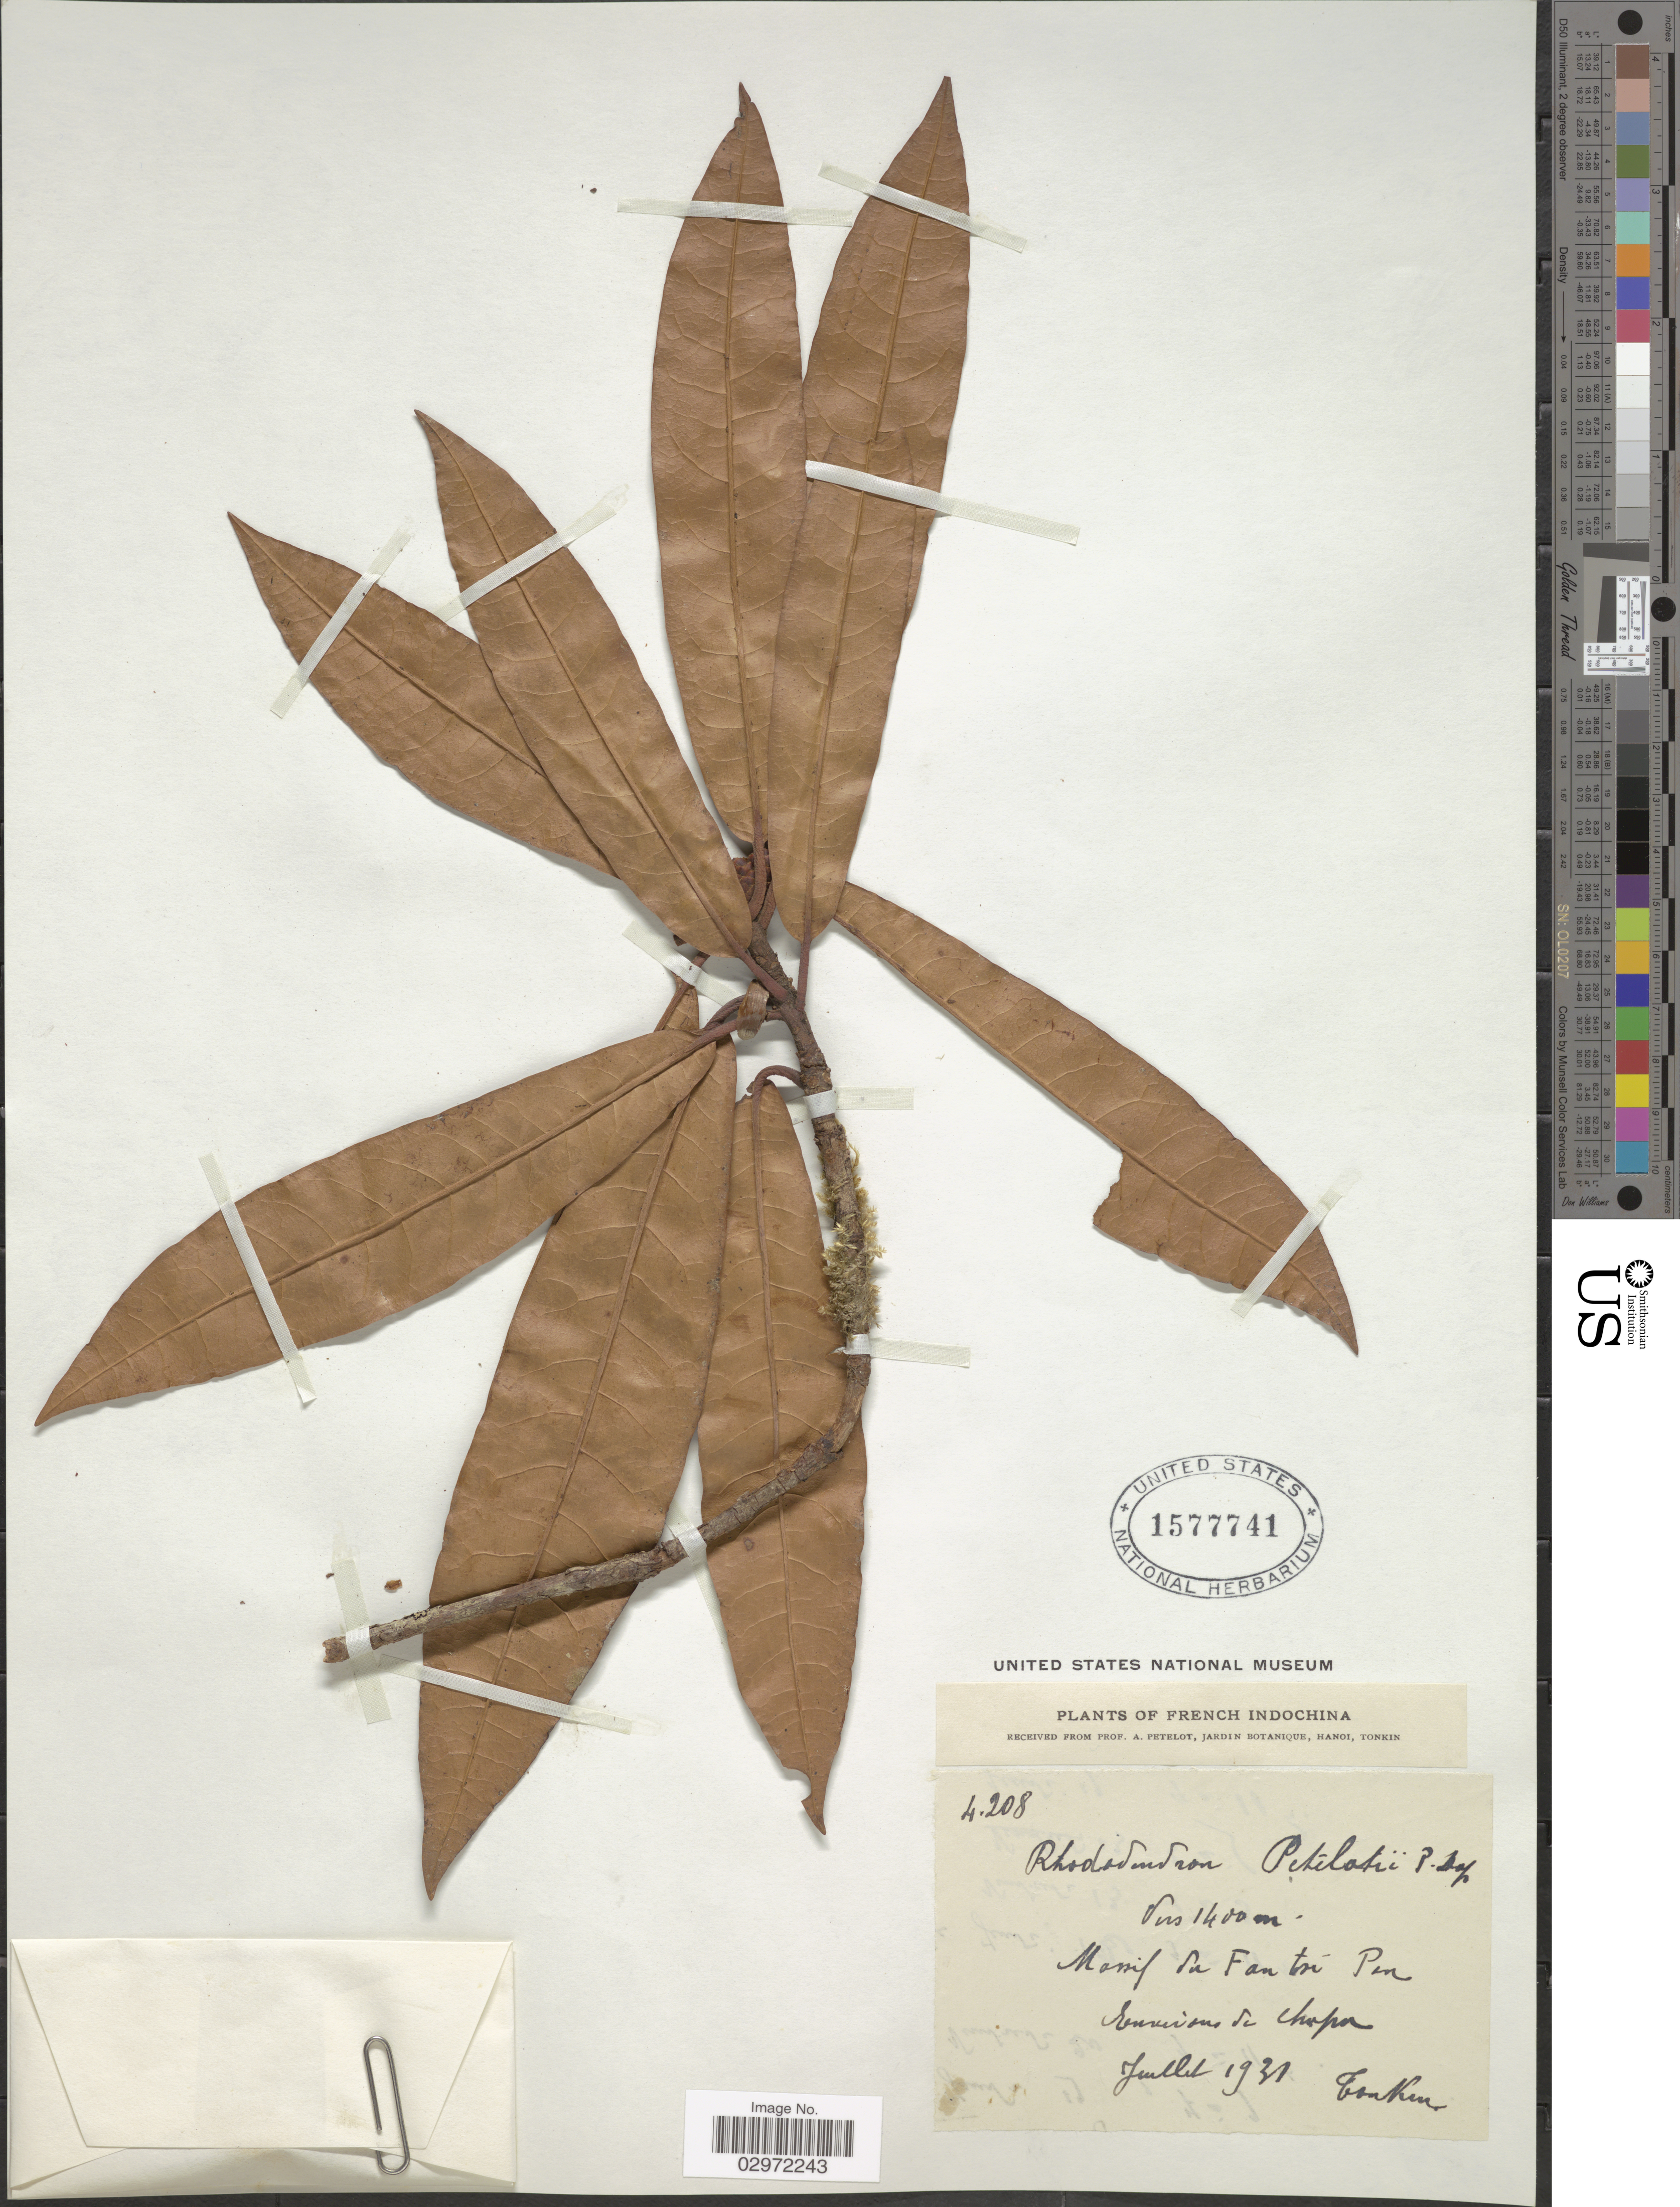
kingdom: Plantae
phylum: Tracheophyta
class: Magnoliopsida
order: Ericales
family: Ericaceae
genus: Rhododendron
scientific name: Rhododendron petelotii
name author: Dop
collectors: A. Petelot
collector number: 4208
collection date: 1931-07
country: Vietnam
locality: Tonkin. French IndoChina, Massif du Fan tsi Pen [interpreted], Environs du Chapa.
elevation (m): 1400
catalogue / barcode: US 1577741